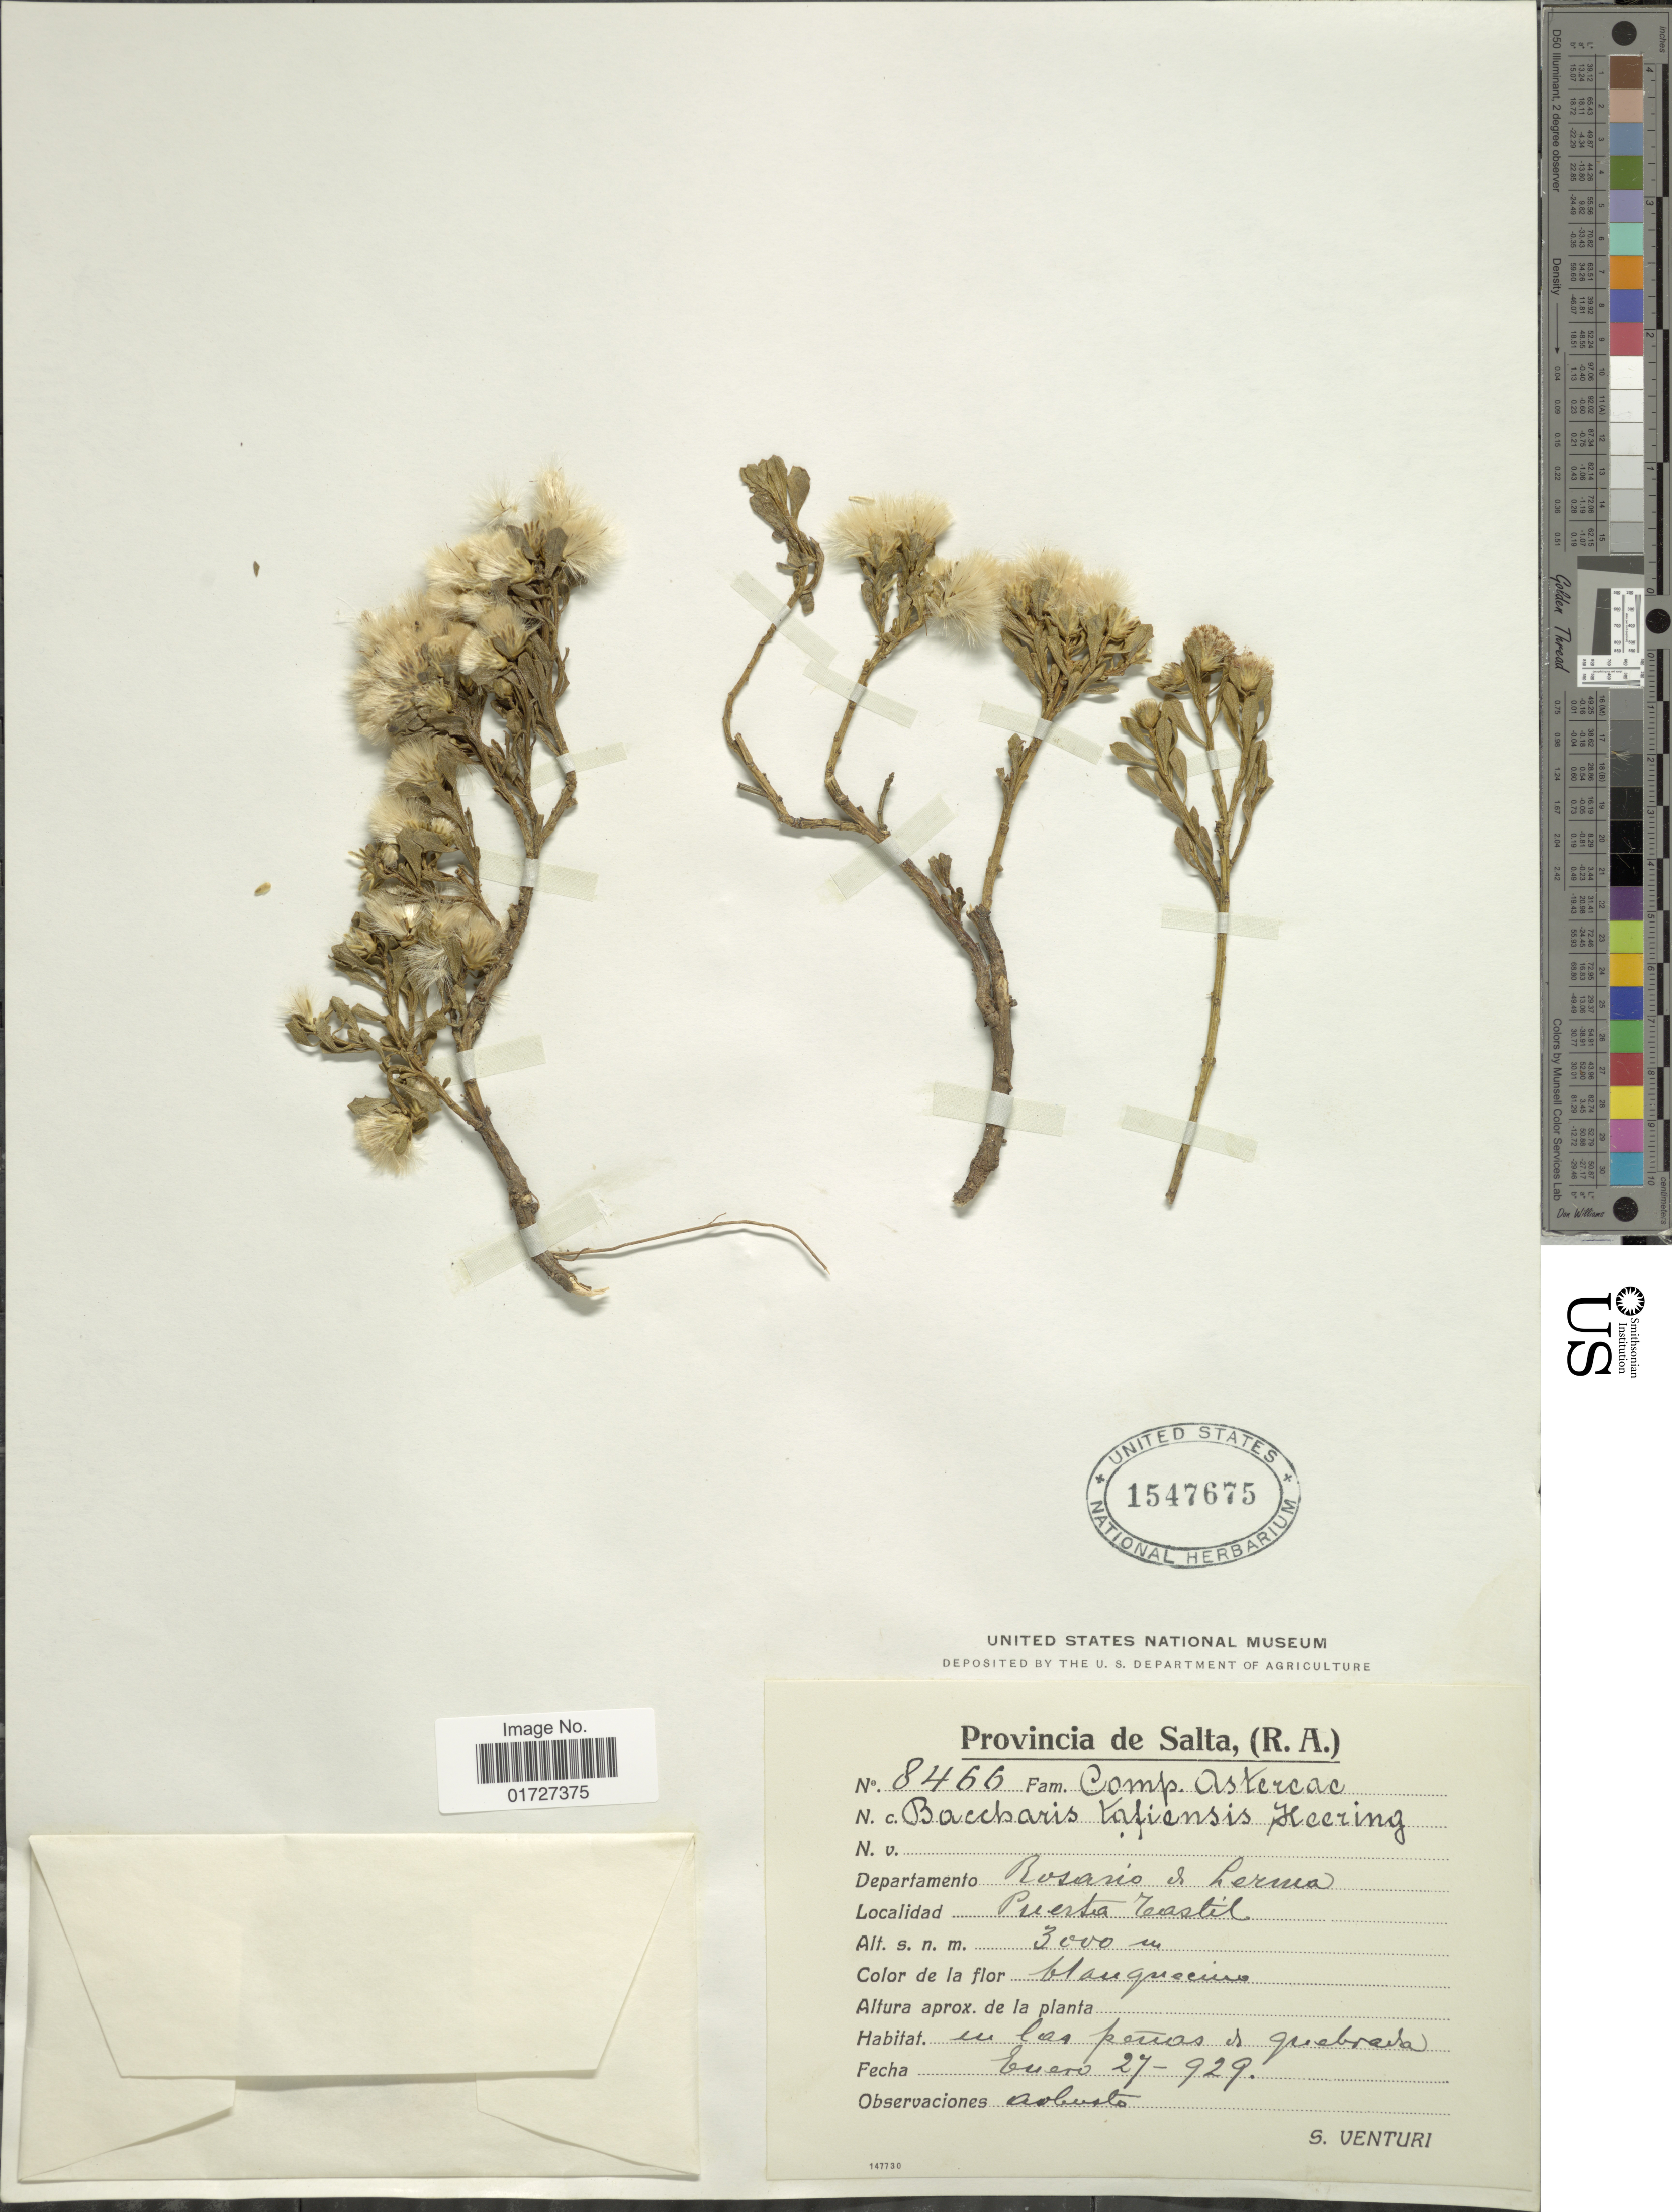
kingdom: Plantae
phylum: Tracheophyta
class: Magnoliopsida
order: Asterales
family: Asteraceae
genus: Baccharis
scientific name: Baccharis incisa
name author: Hook. & Arn.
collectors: S. Venturi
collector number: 8466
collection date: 1929-01-27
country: Argentina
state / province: Salta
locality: Departamento Rosario de Lerma, Puerta Tastil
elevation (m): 3000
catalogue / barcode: US 1547675